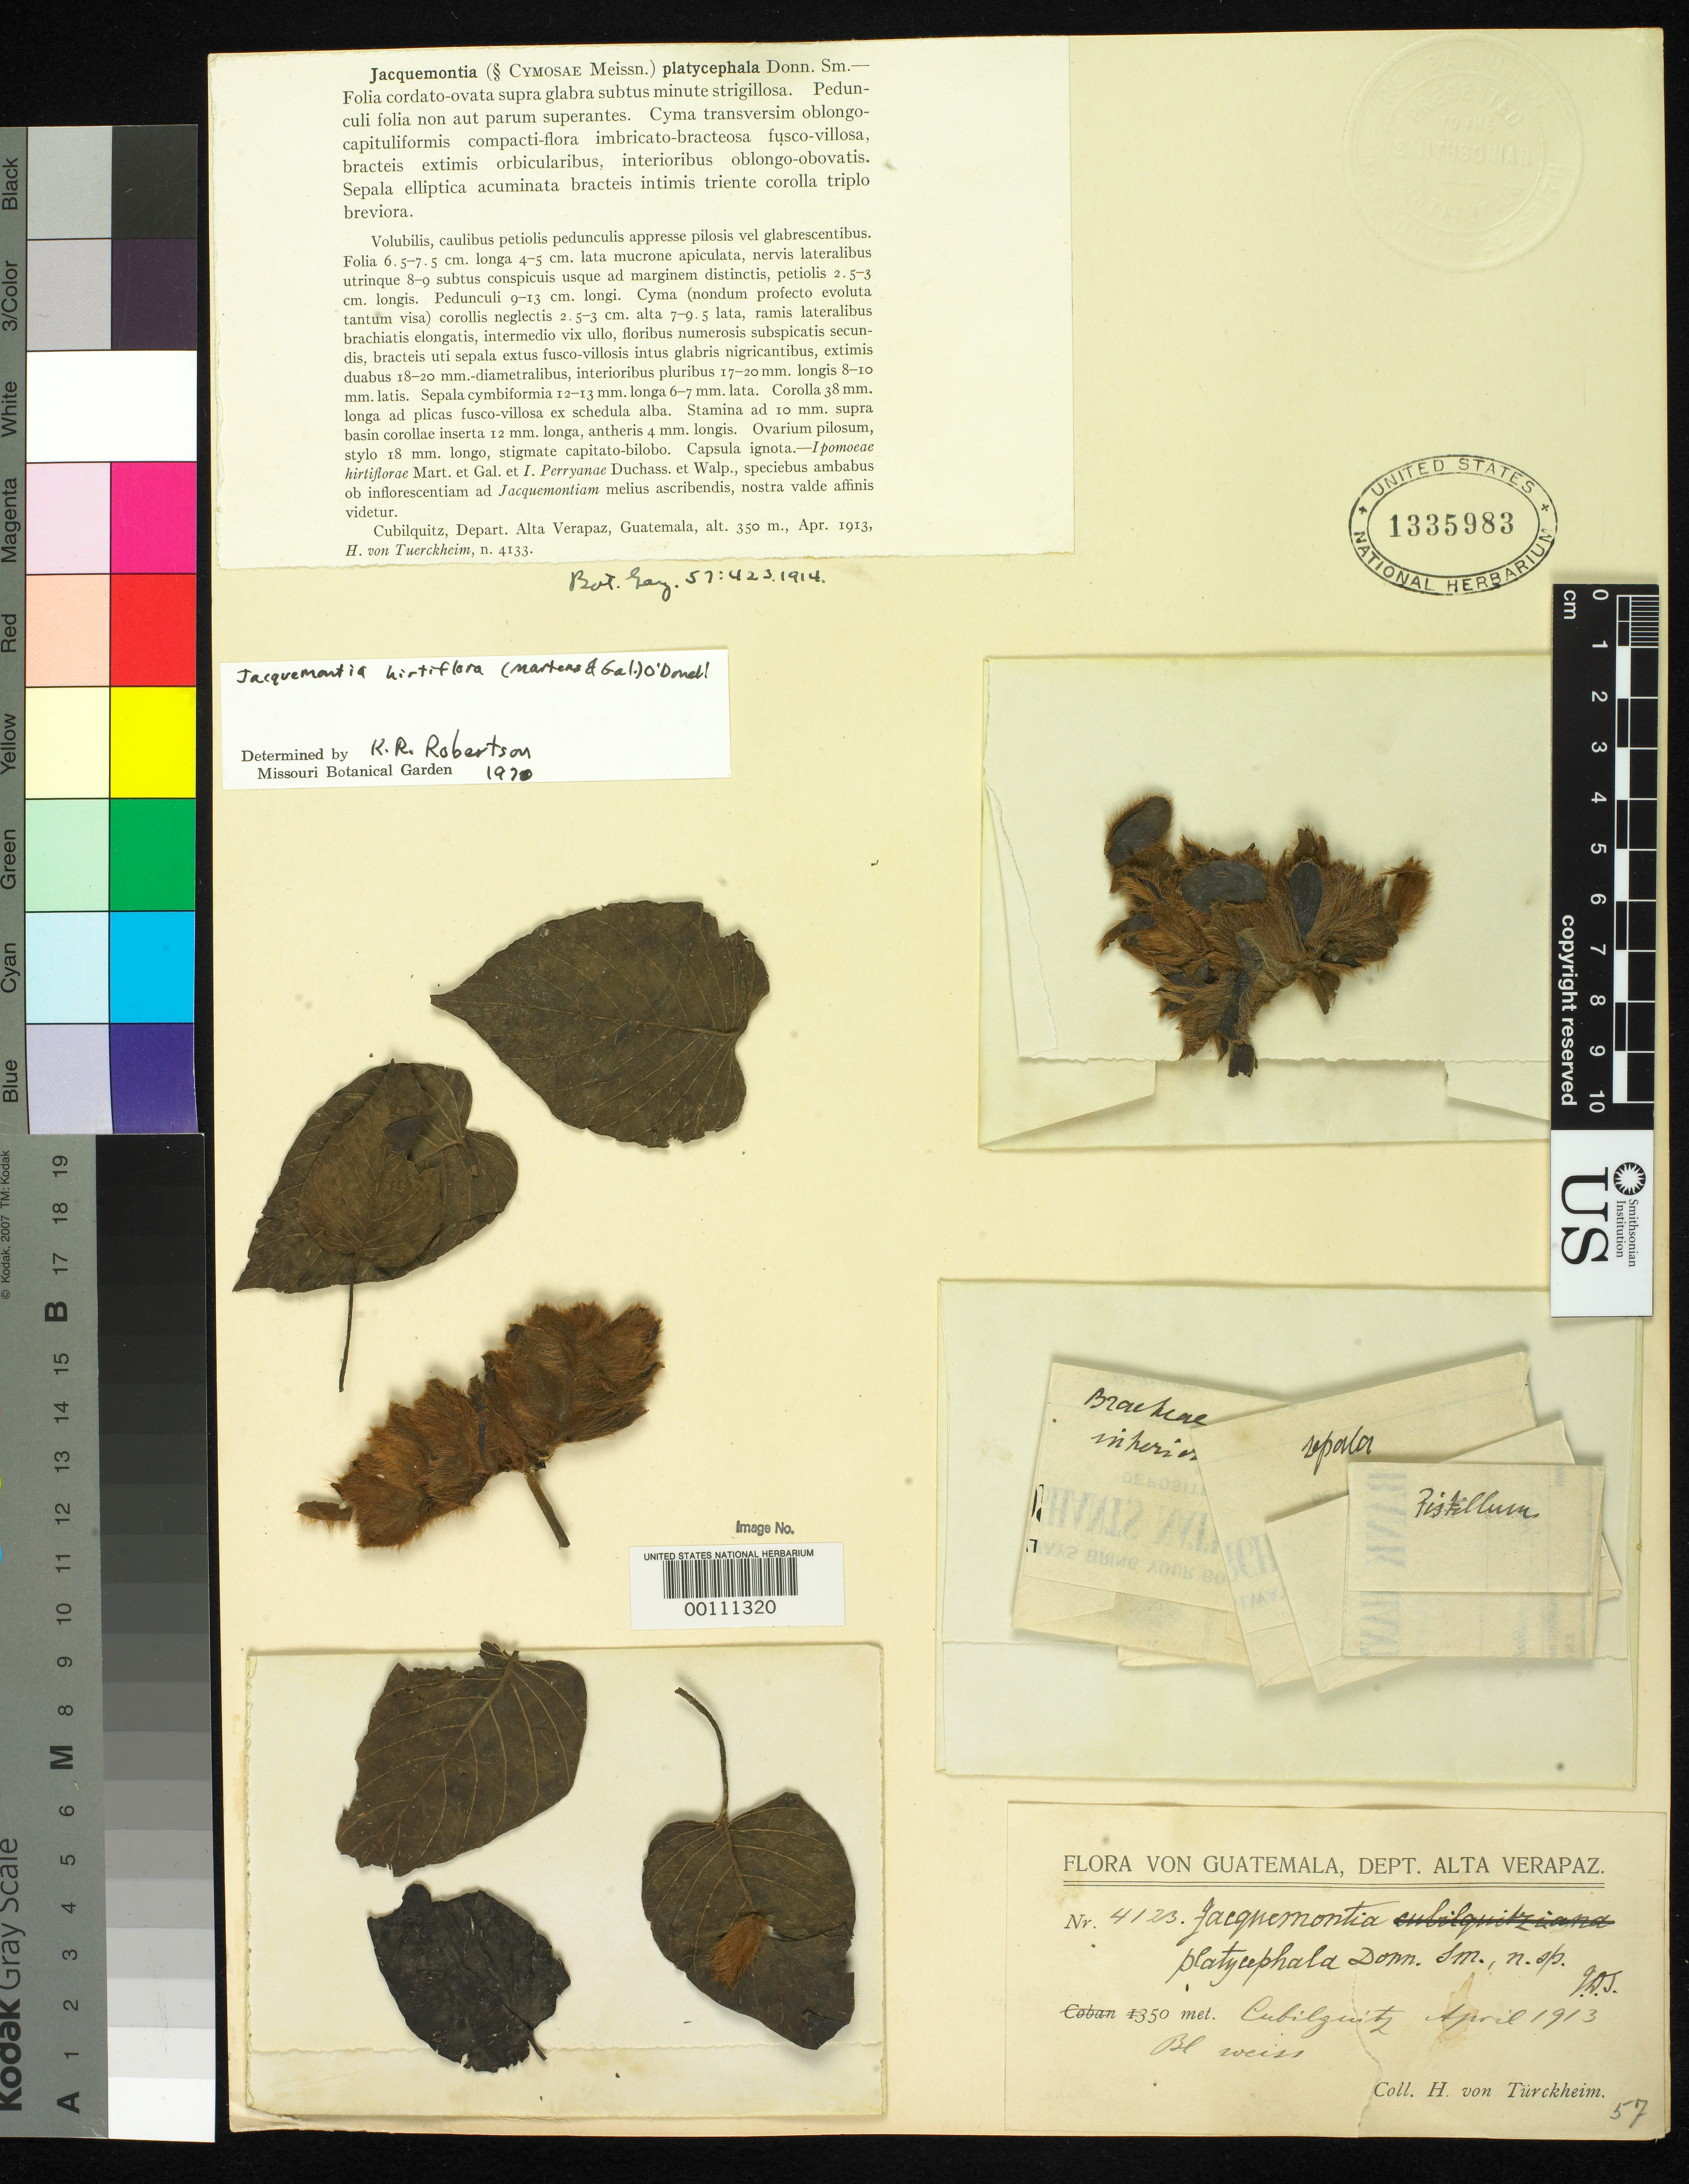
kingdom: Plantae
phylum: Tracheophyta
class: Magnoliopsida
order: Solanales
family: Convolvulaceae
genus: Jacquemontia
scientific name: Jacquemontia platycephala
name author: Donn. Sm.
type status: Type Collection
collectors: H. von Türckheim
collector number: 4123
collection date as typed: Apr 1913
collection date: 1913-04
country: Guatemala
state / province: Alta Verapaz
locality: Cubilquitz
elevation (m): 4350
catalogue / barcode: US 1335983